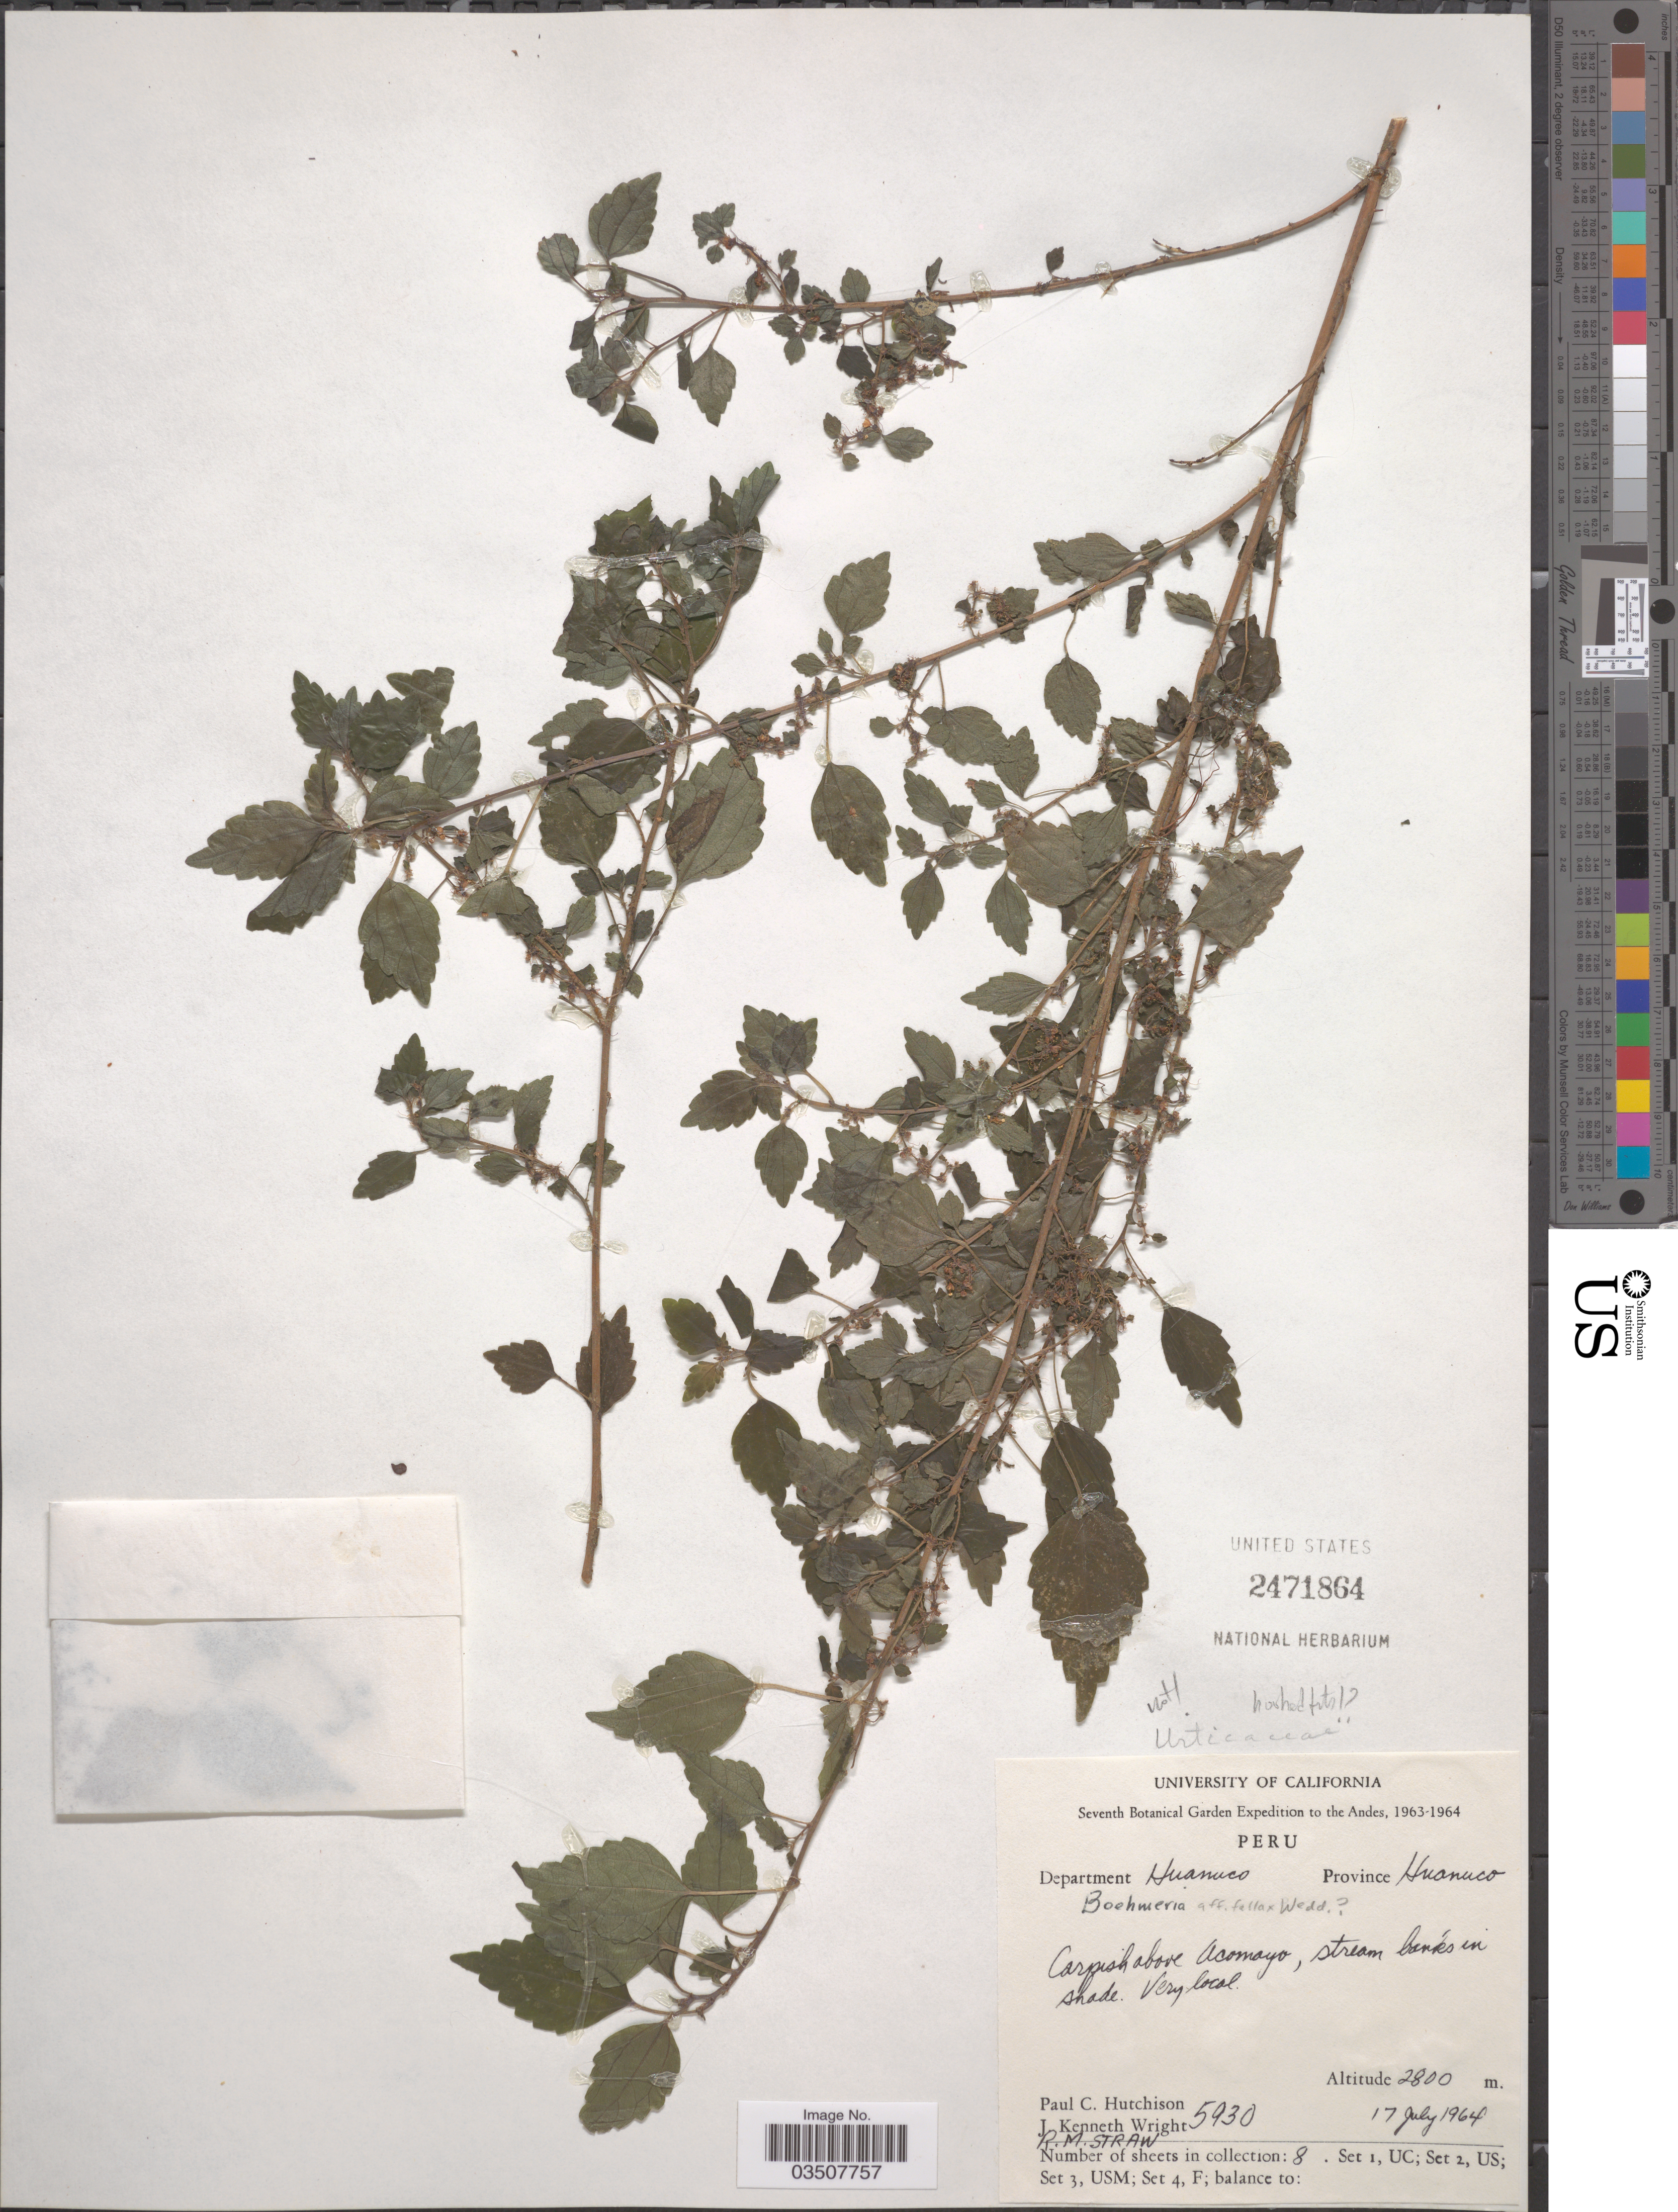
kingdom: Plantae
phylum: Tracheophyta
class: Magnoliopsida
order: Rosales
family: Urticaceae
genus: Boehmeria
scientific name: Boehmeria sp.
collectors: P. C. Hutchison, J. K. Wright & R. M. Straw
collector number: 5930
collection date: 1964-07-17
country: Peru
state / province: Huánuco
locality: Department Huanuco. Carpish above Acomayo.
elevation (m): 2800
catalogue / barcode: US 2471864